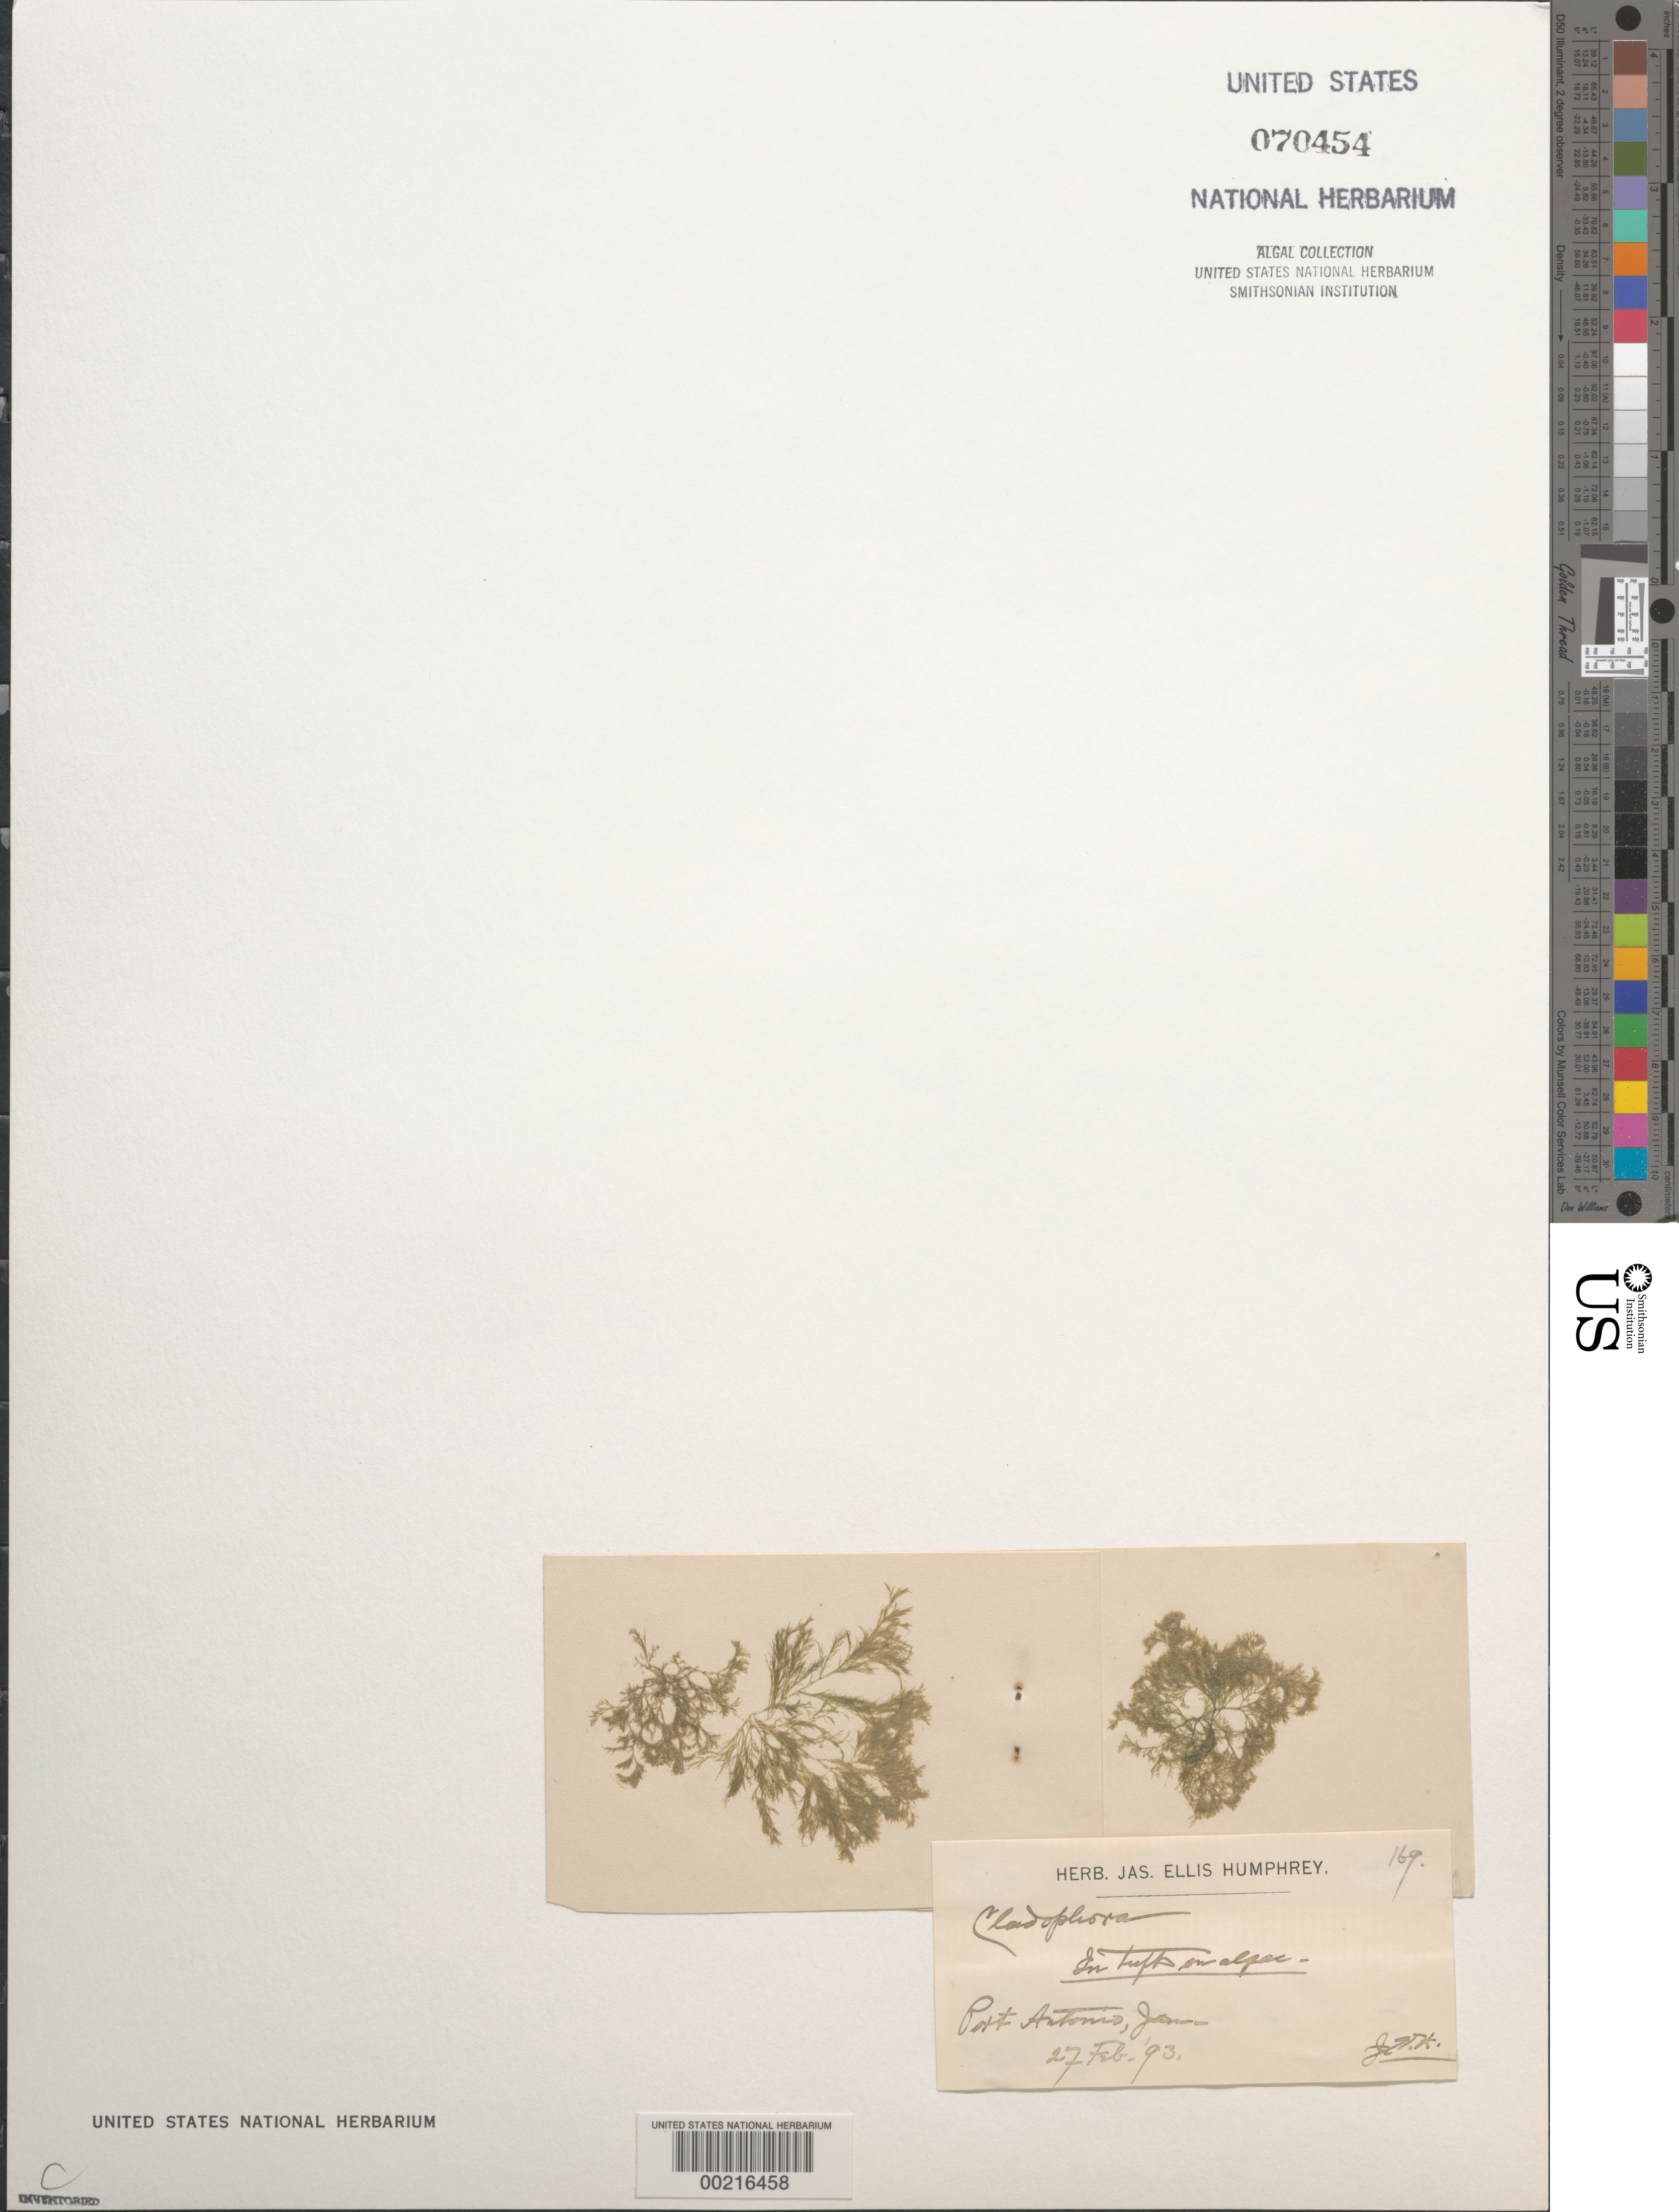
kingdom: Plantae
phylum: Chlorophyta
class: Ulvophyceae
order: Cladophorales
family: Cladophoraceae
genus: Cladophora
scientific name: Cladophora sp.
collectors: J. Humphrey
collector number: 169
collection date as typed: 27 Feb 1893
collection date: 1893-02-27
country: Jamaica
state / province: Portland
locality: Port antonio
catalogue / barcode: US 70454